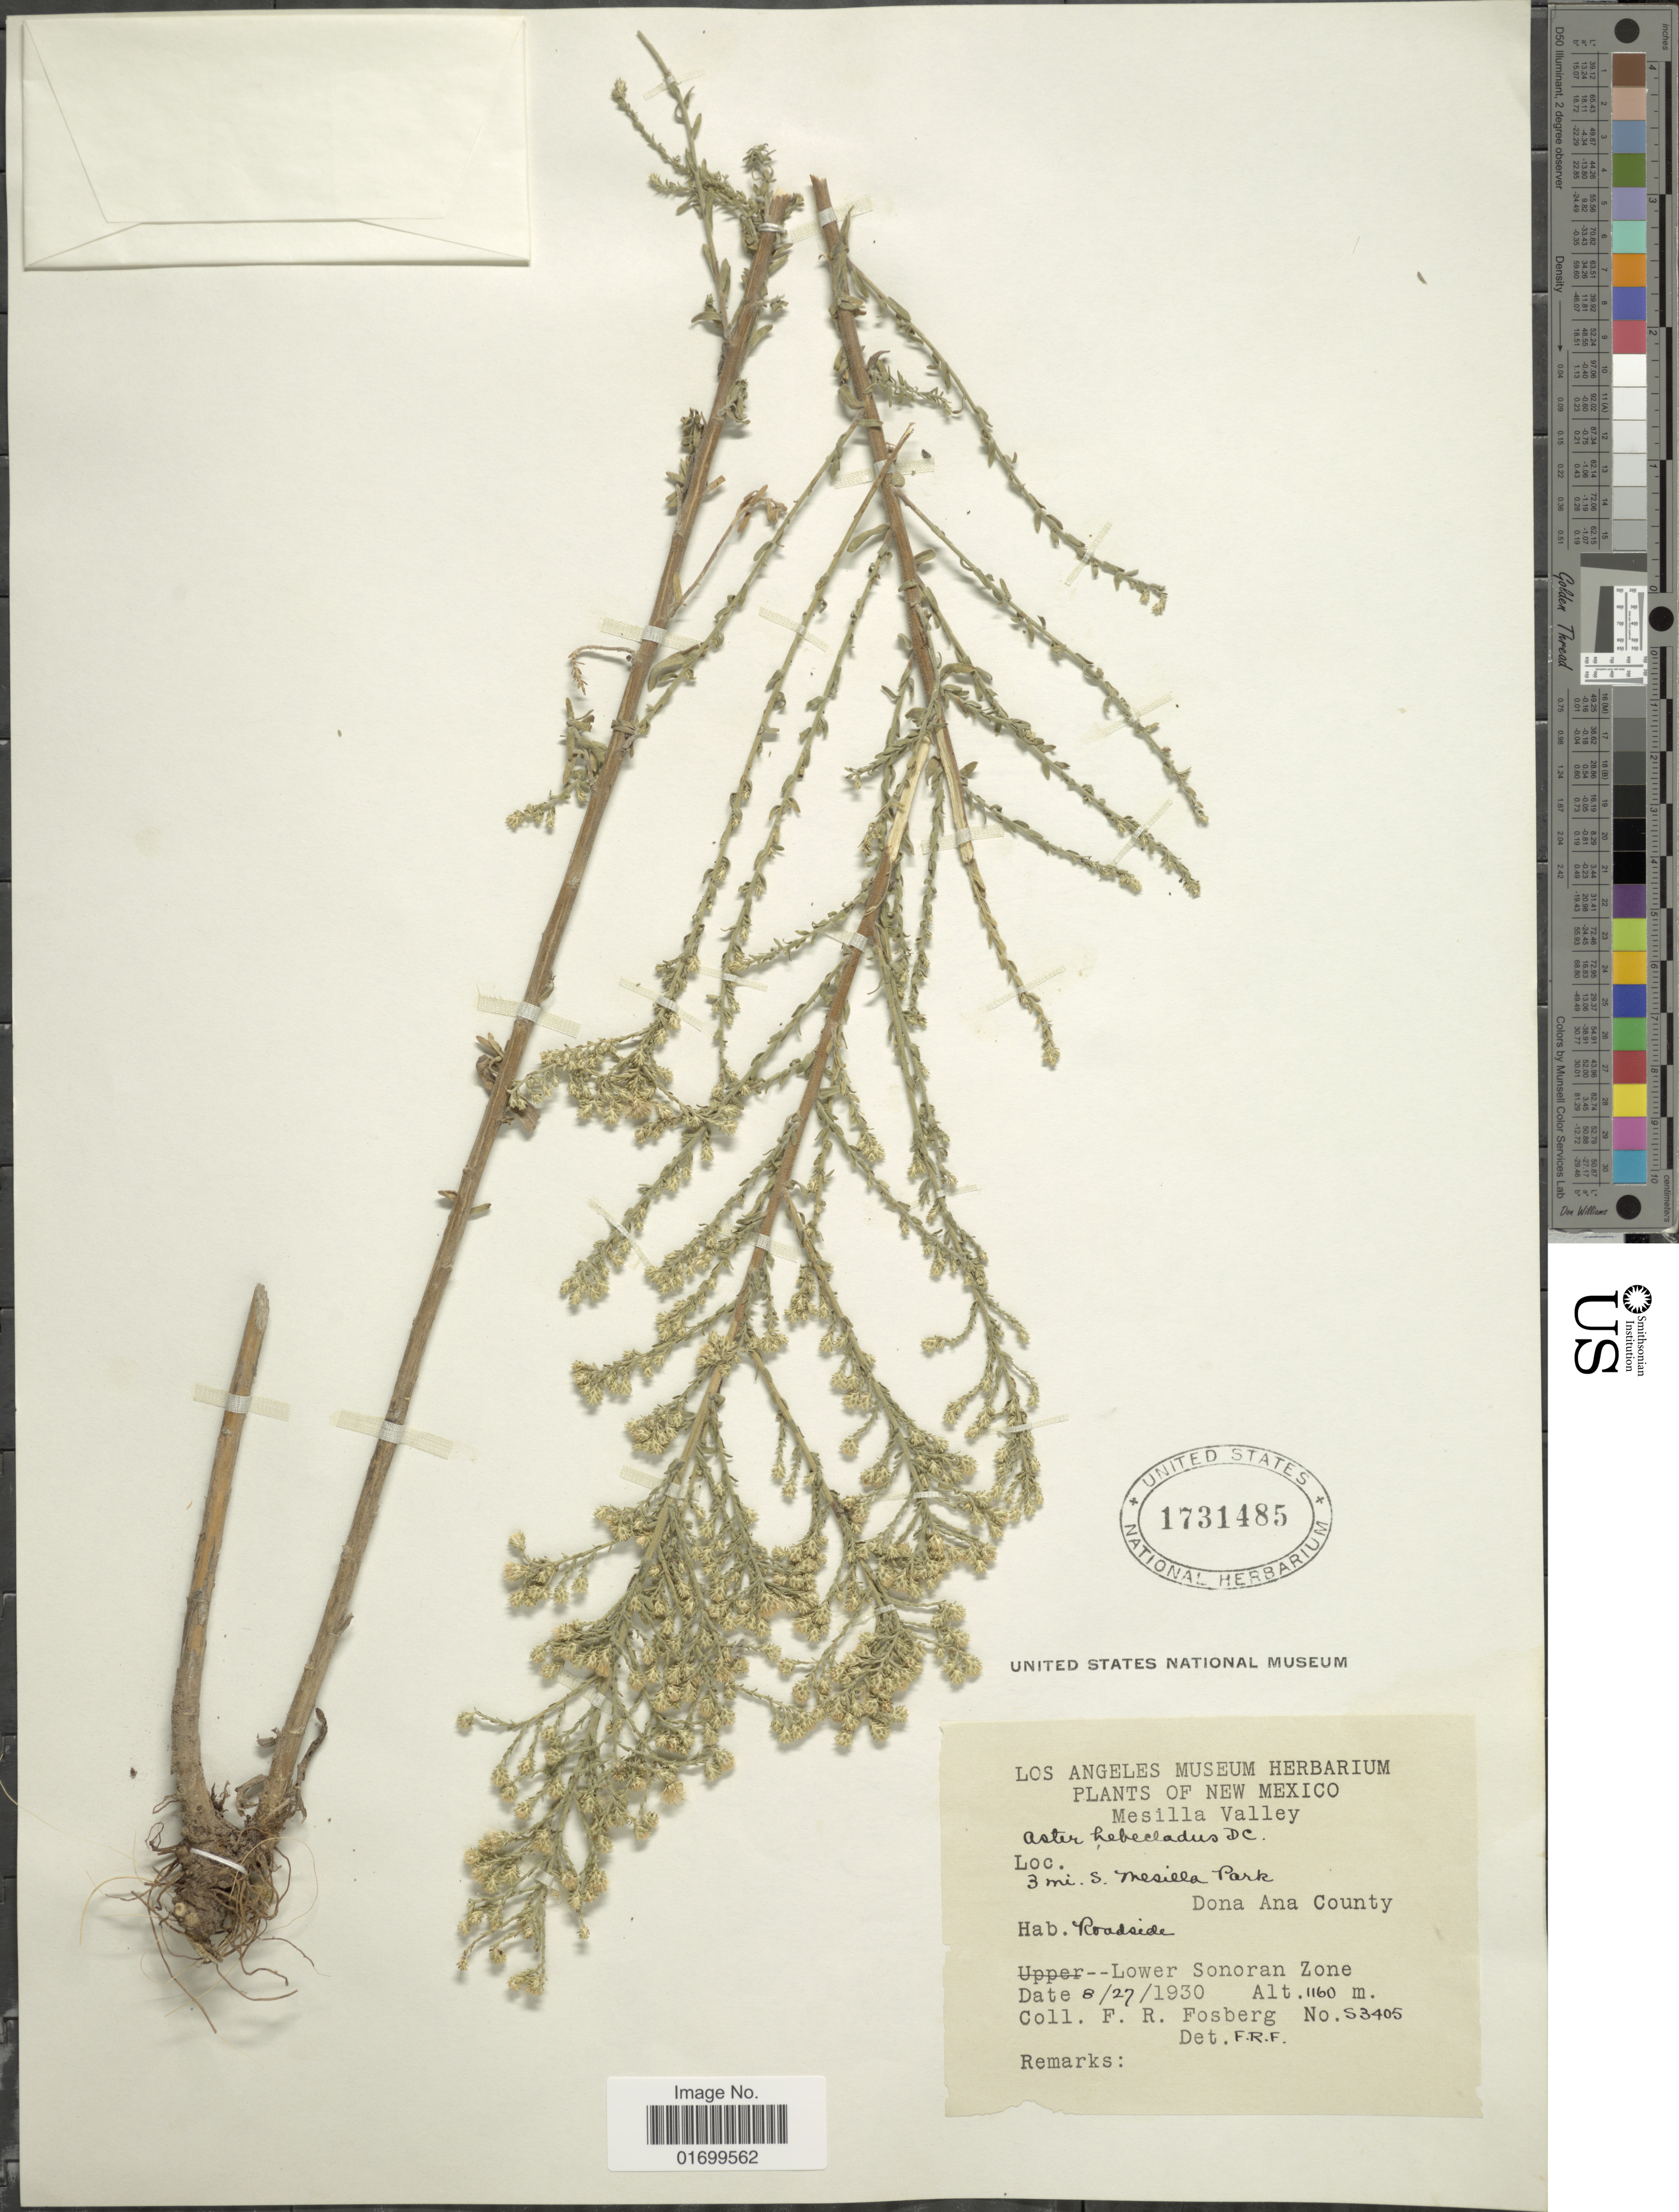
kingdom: Plantae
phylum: Tracheophyta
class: Magnoliopsida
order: Asterales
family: Asteraceae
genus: Symphyotrichum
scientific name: Symphyotrichum ericoides var. ericoides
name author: (L.) G.L. Nesom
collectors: F. R. Fosberg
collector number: S3405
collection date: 1930-08-27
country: United States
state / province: New Mexico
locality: Mesilla Valley, 3 mi. S. Mesilla Park, Don Ana County, roadside, lower Sonoran Zone.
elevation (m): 1160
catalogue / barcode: US 1731485